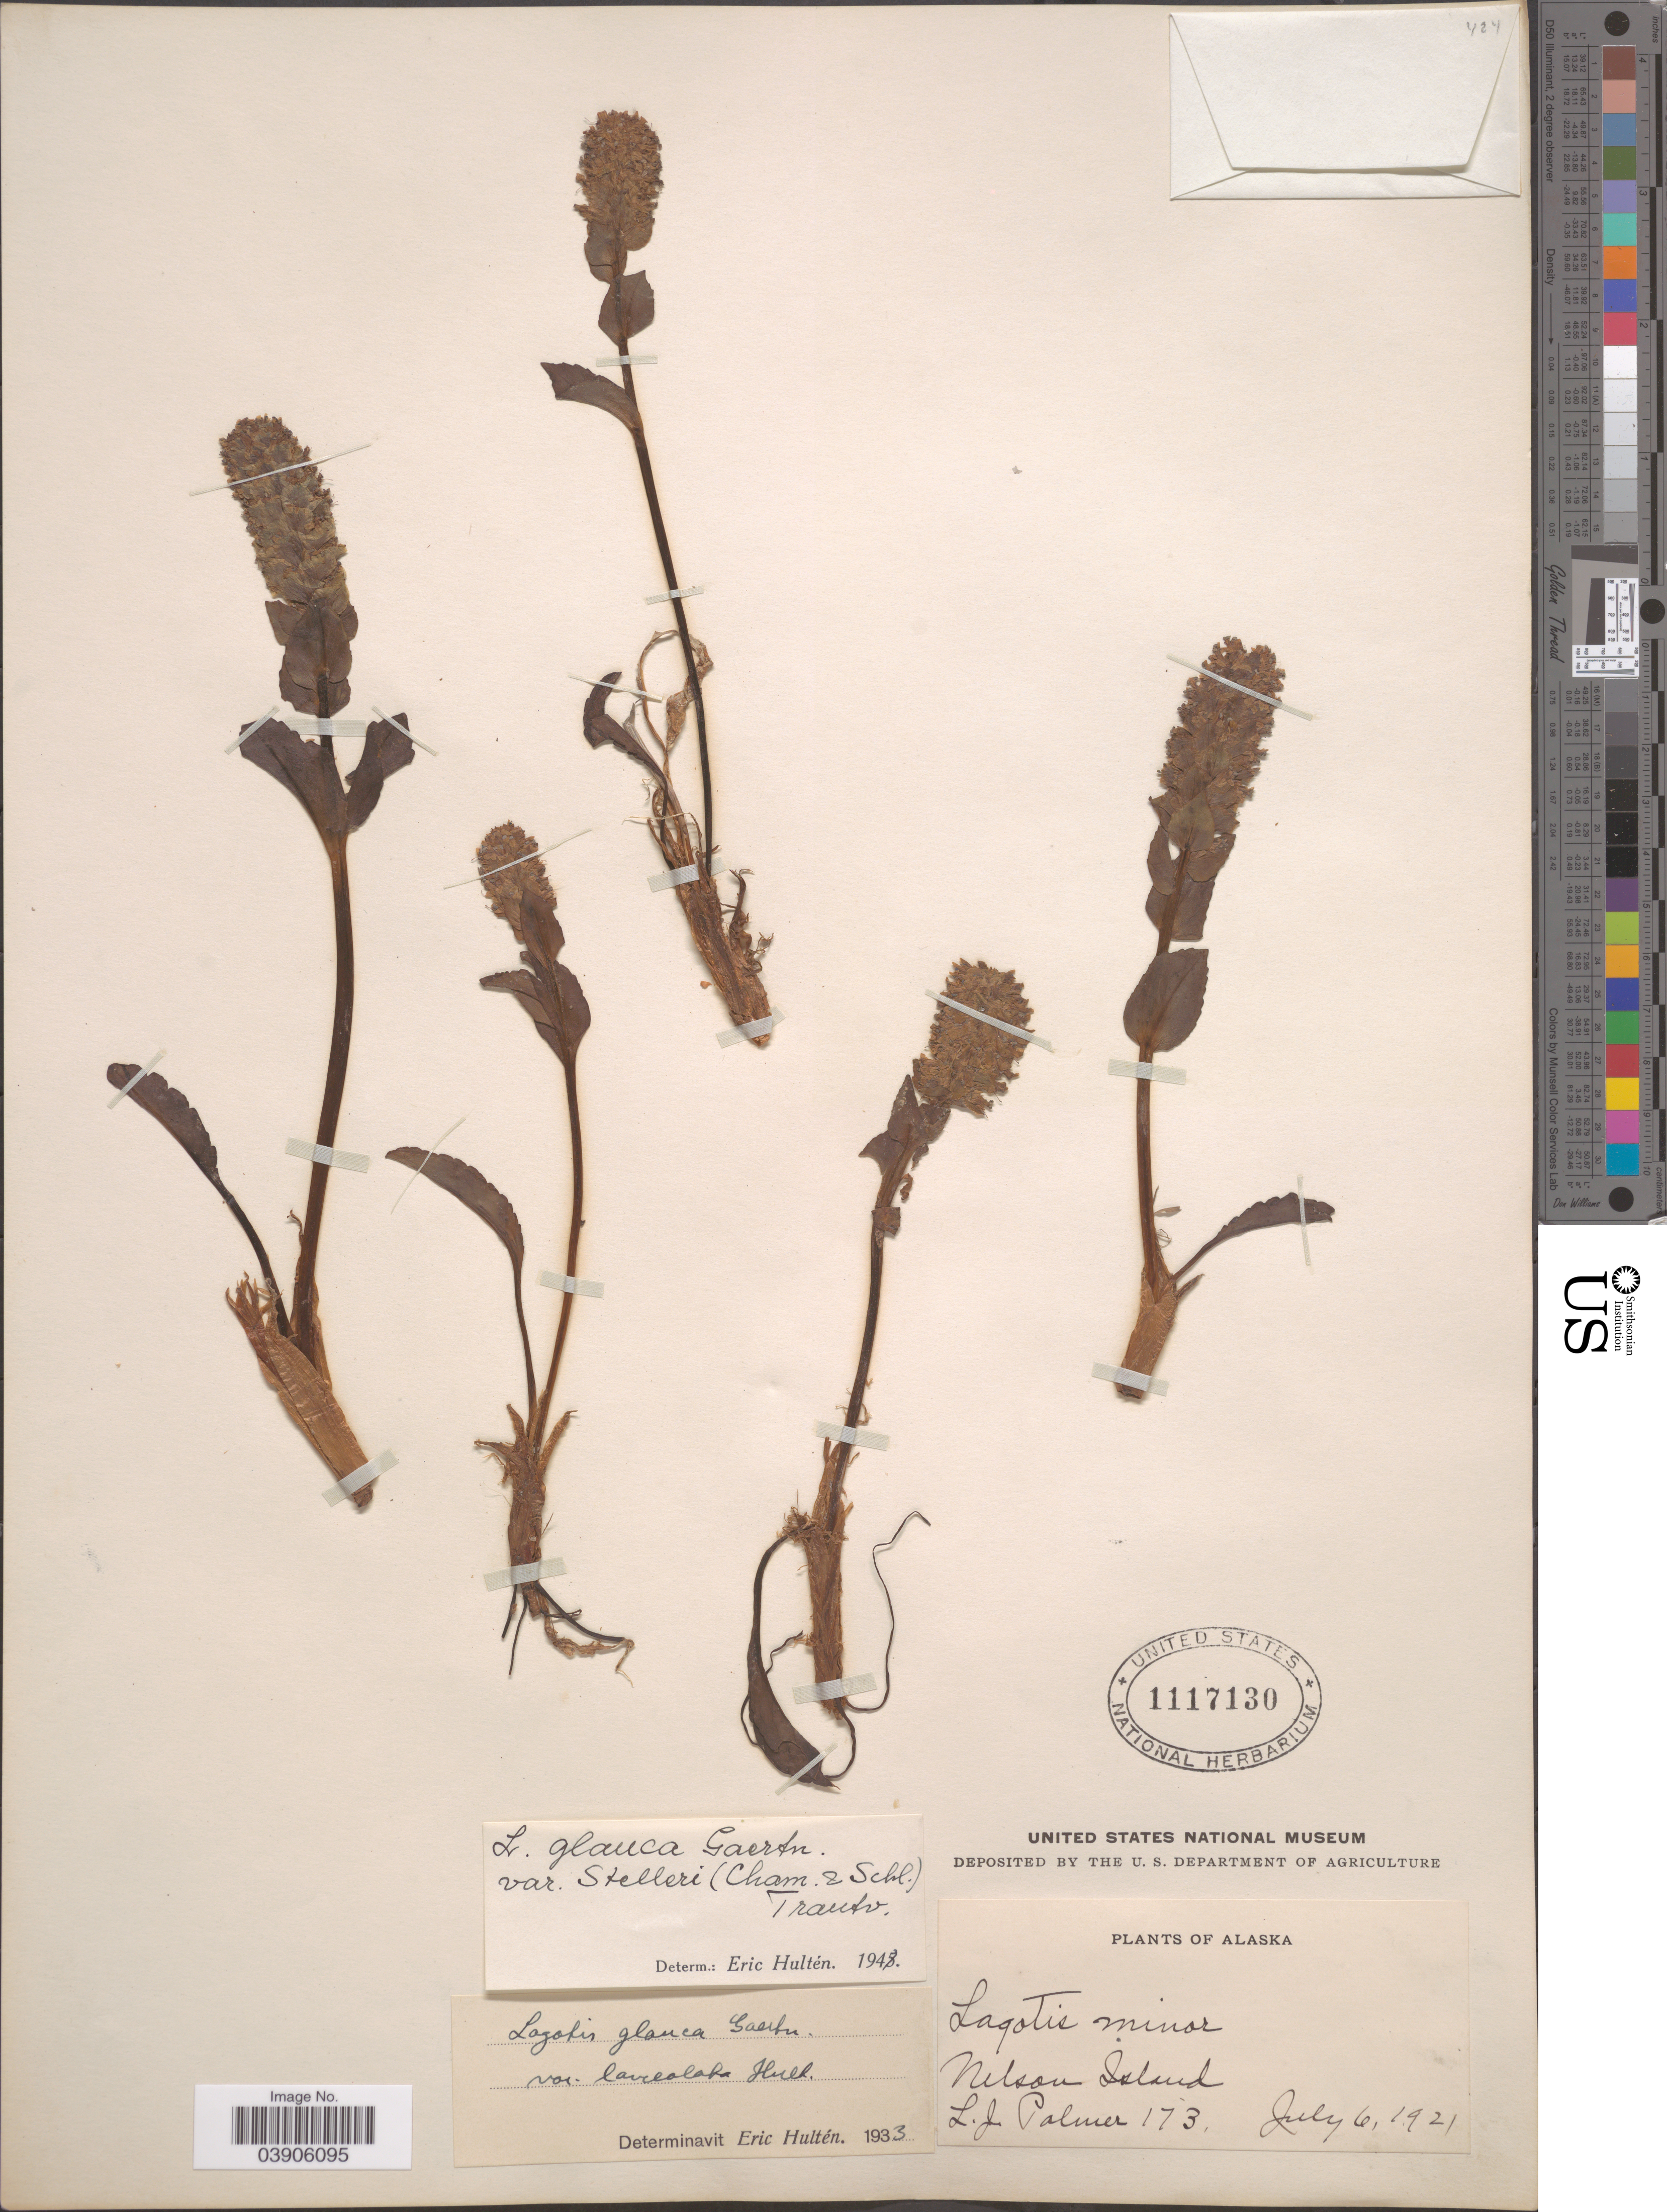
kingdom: Plantae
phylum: Tracheophyta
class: Magnoliopsida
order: Lamiales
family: Plantaginaceae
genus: Lagotis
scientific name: Lagotis glauca var. stelleri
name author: Trautv.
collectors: L. J. Palmer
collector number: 173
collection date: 1921-07-06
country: United States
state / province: Alaska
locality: Nelson Island.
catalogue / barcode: US 1117130